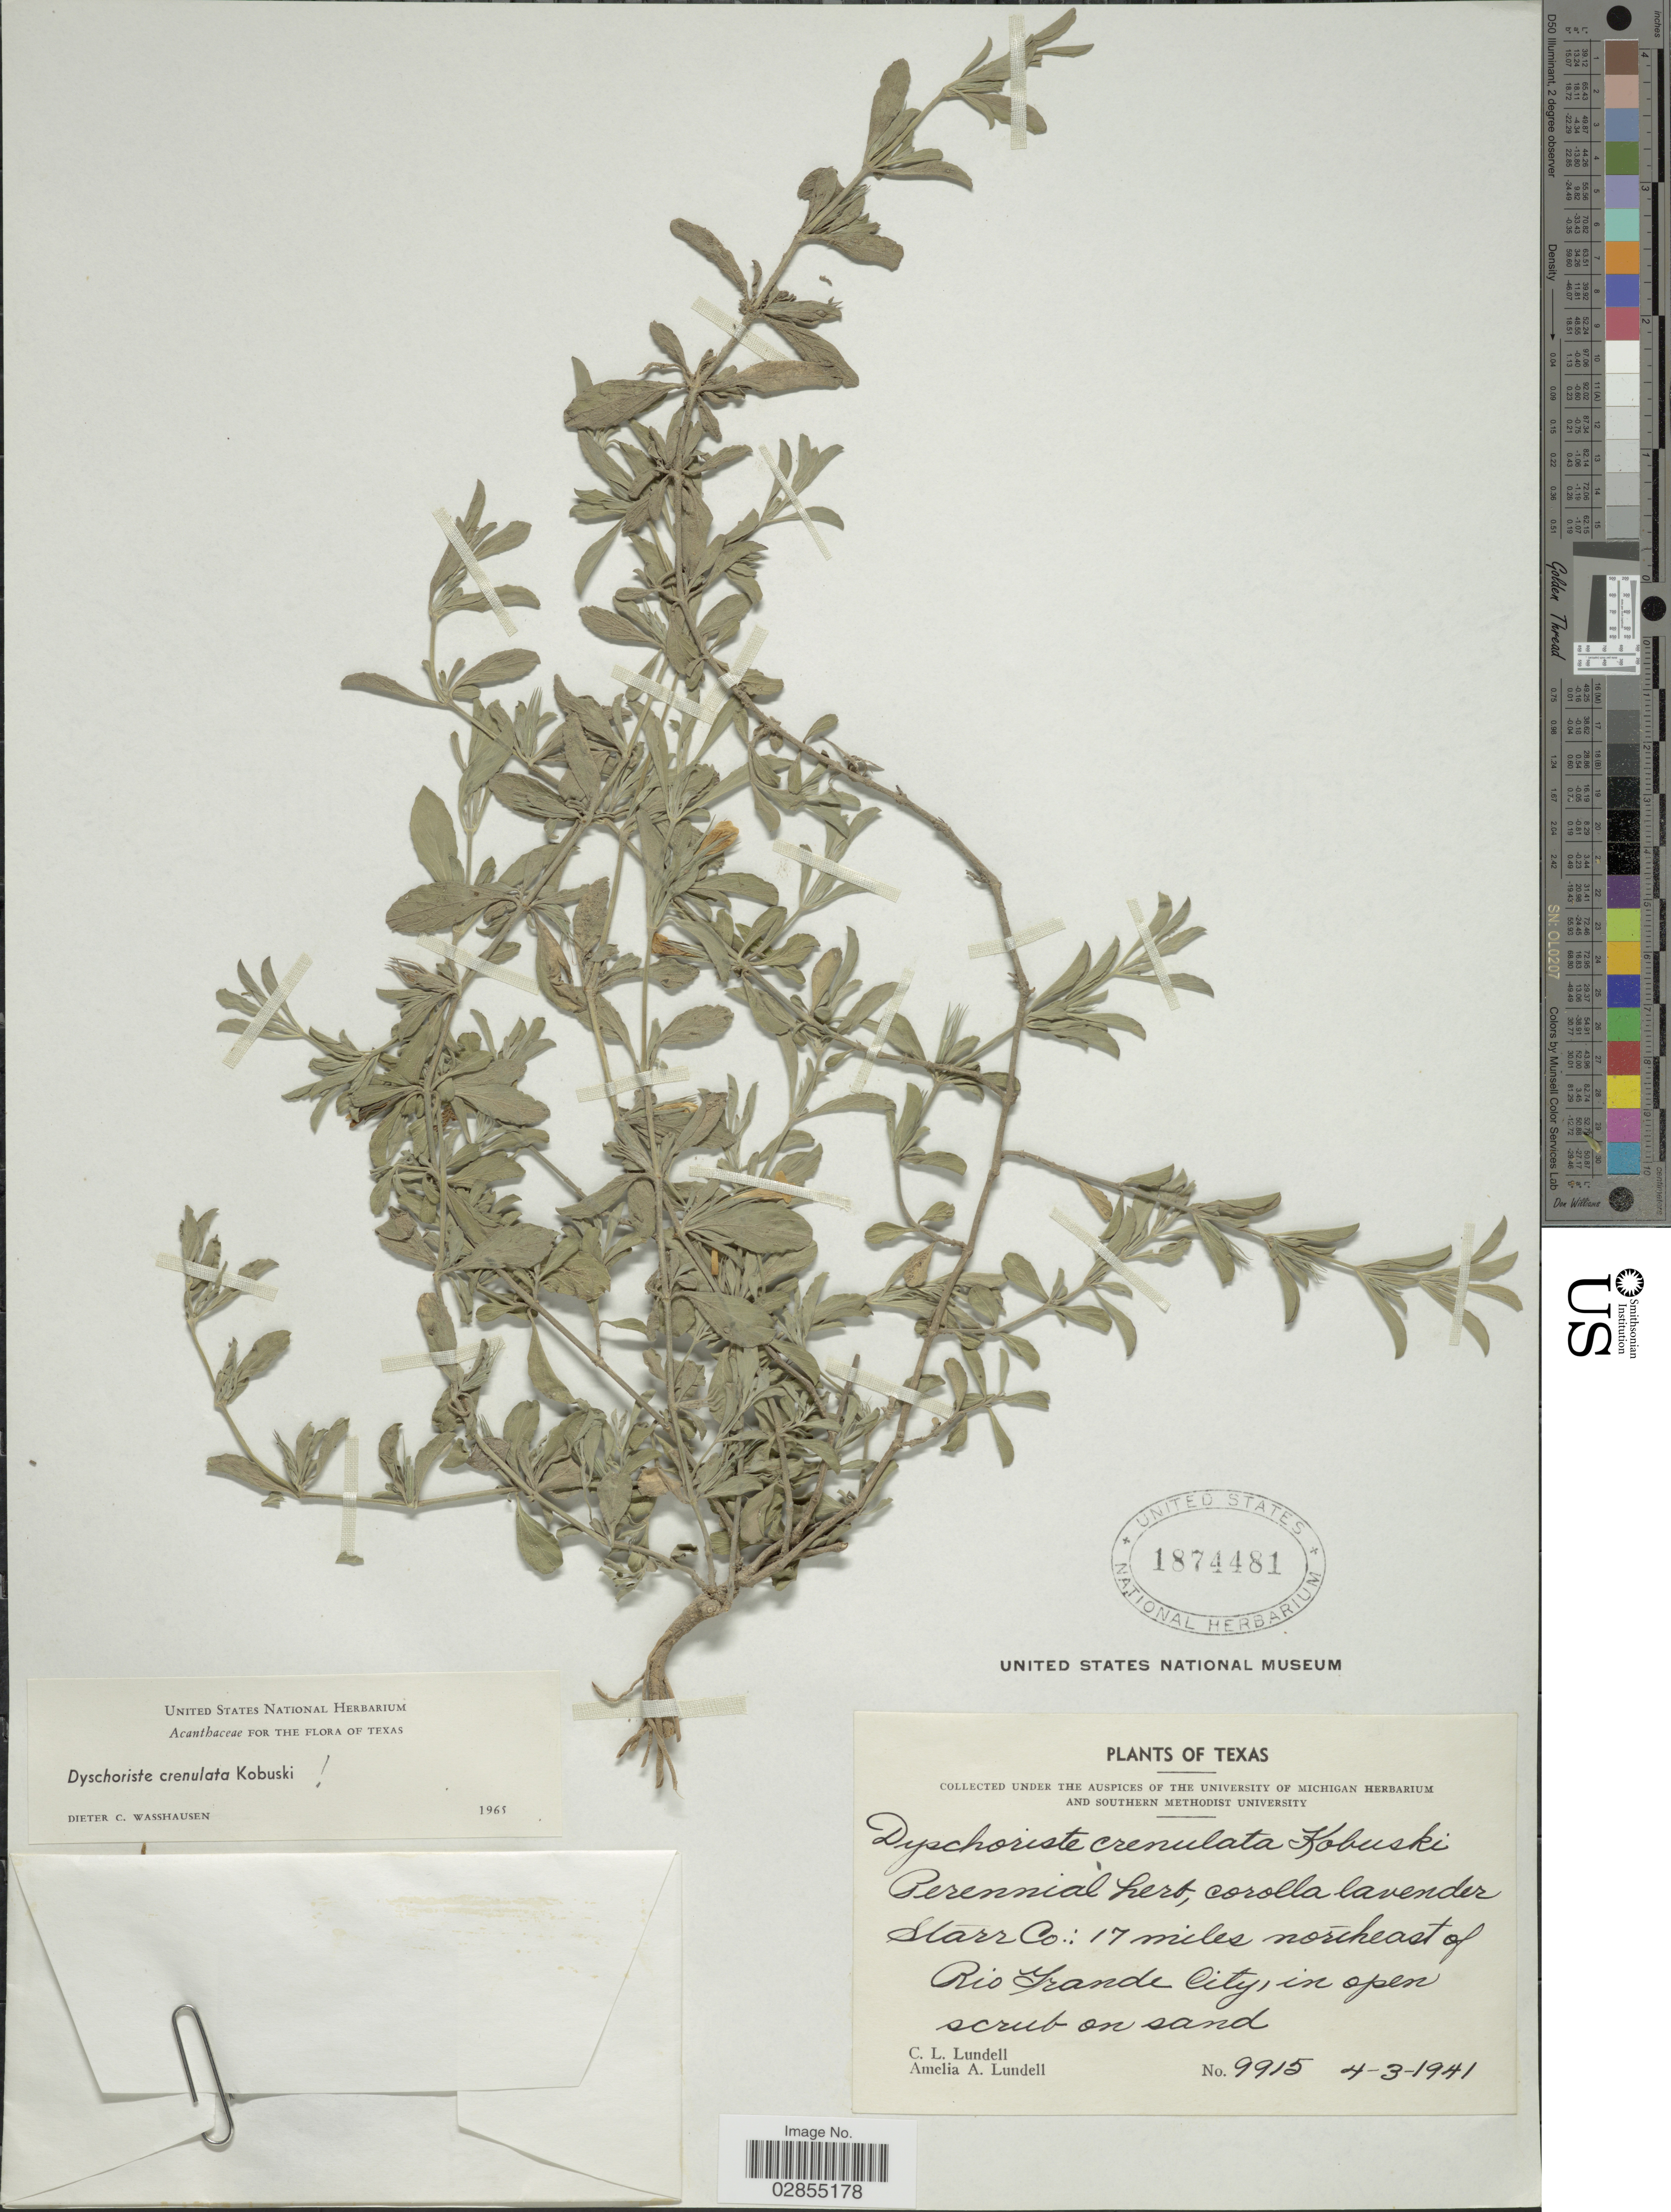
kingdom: Plantae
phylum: Tracheophyta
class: Magnoliopsida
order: Lamiales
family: Acanthaceae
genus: Dyschoriste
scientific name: Dyschoriste crenulata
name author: Kobuski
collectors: C. L. Lundell & A. A. Lundell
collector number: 9915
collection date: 1941-04-03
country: United States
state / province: Texas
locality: Starr Co.: 17 miles northeast of Rio Grande City.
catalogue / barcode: US 1874481